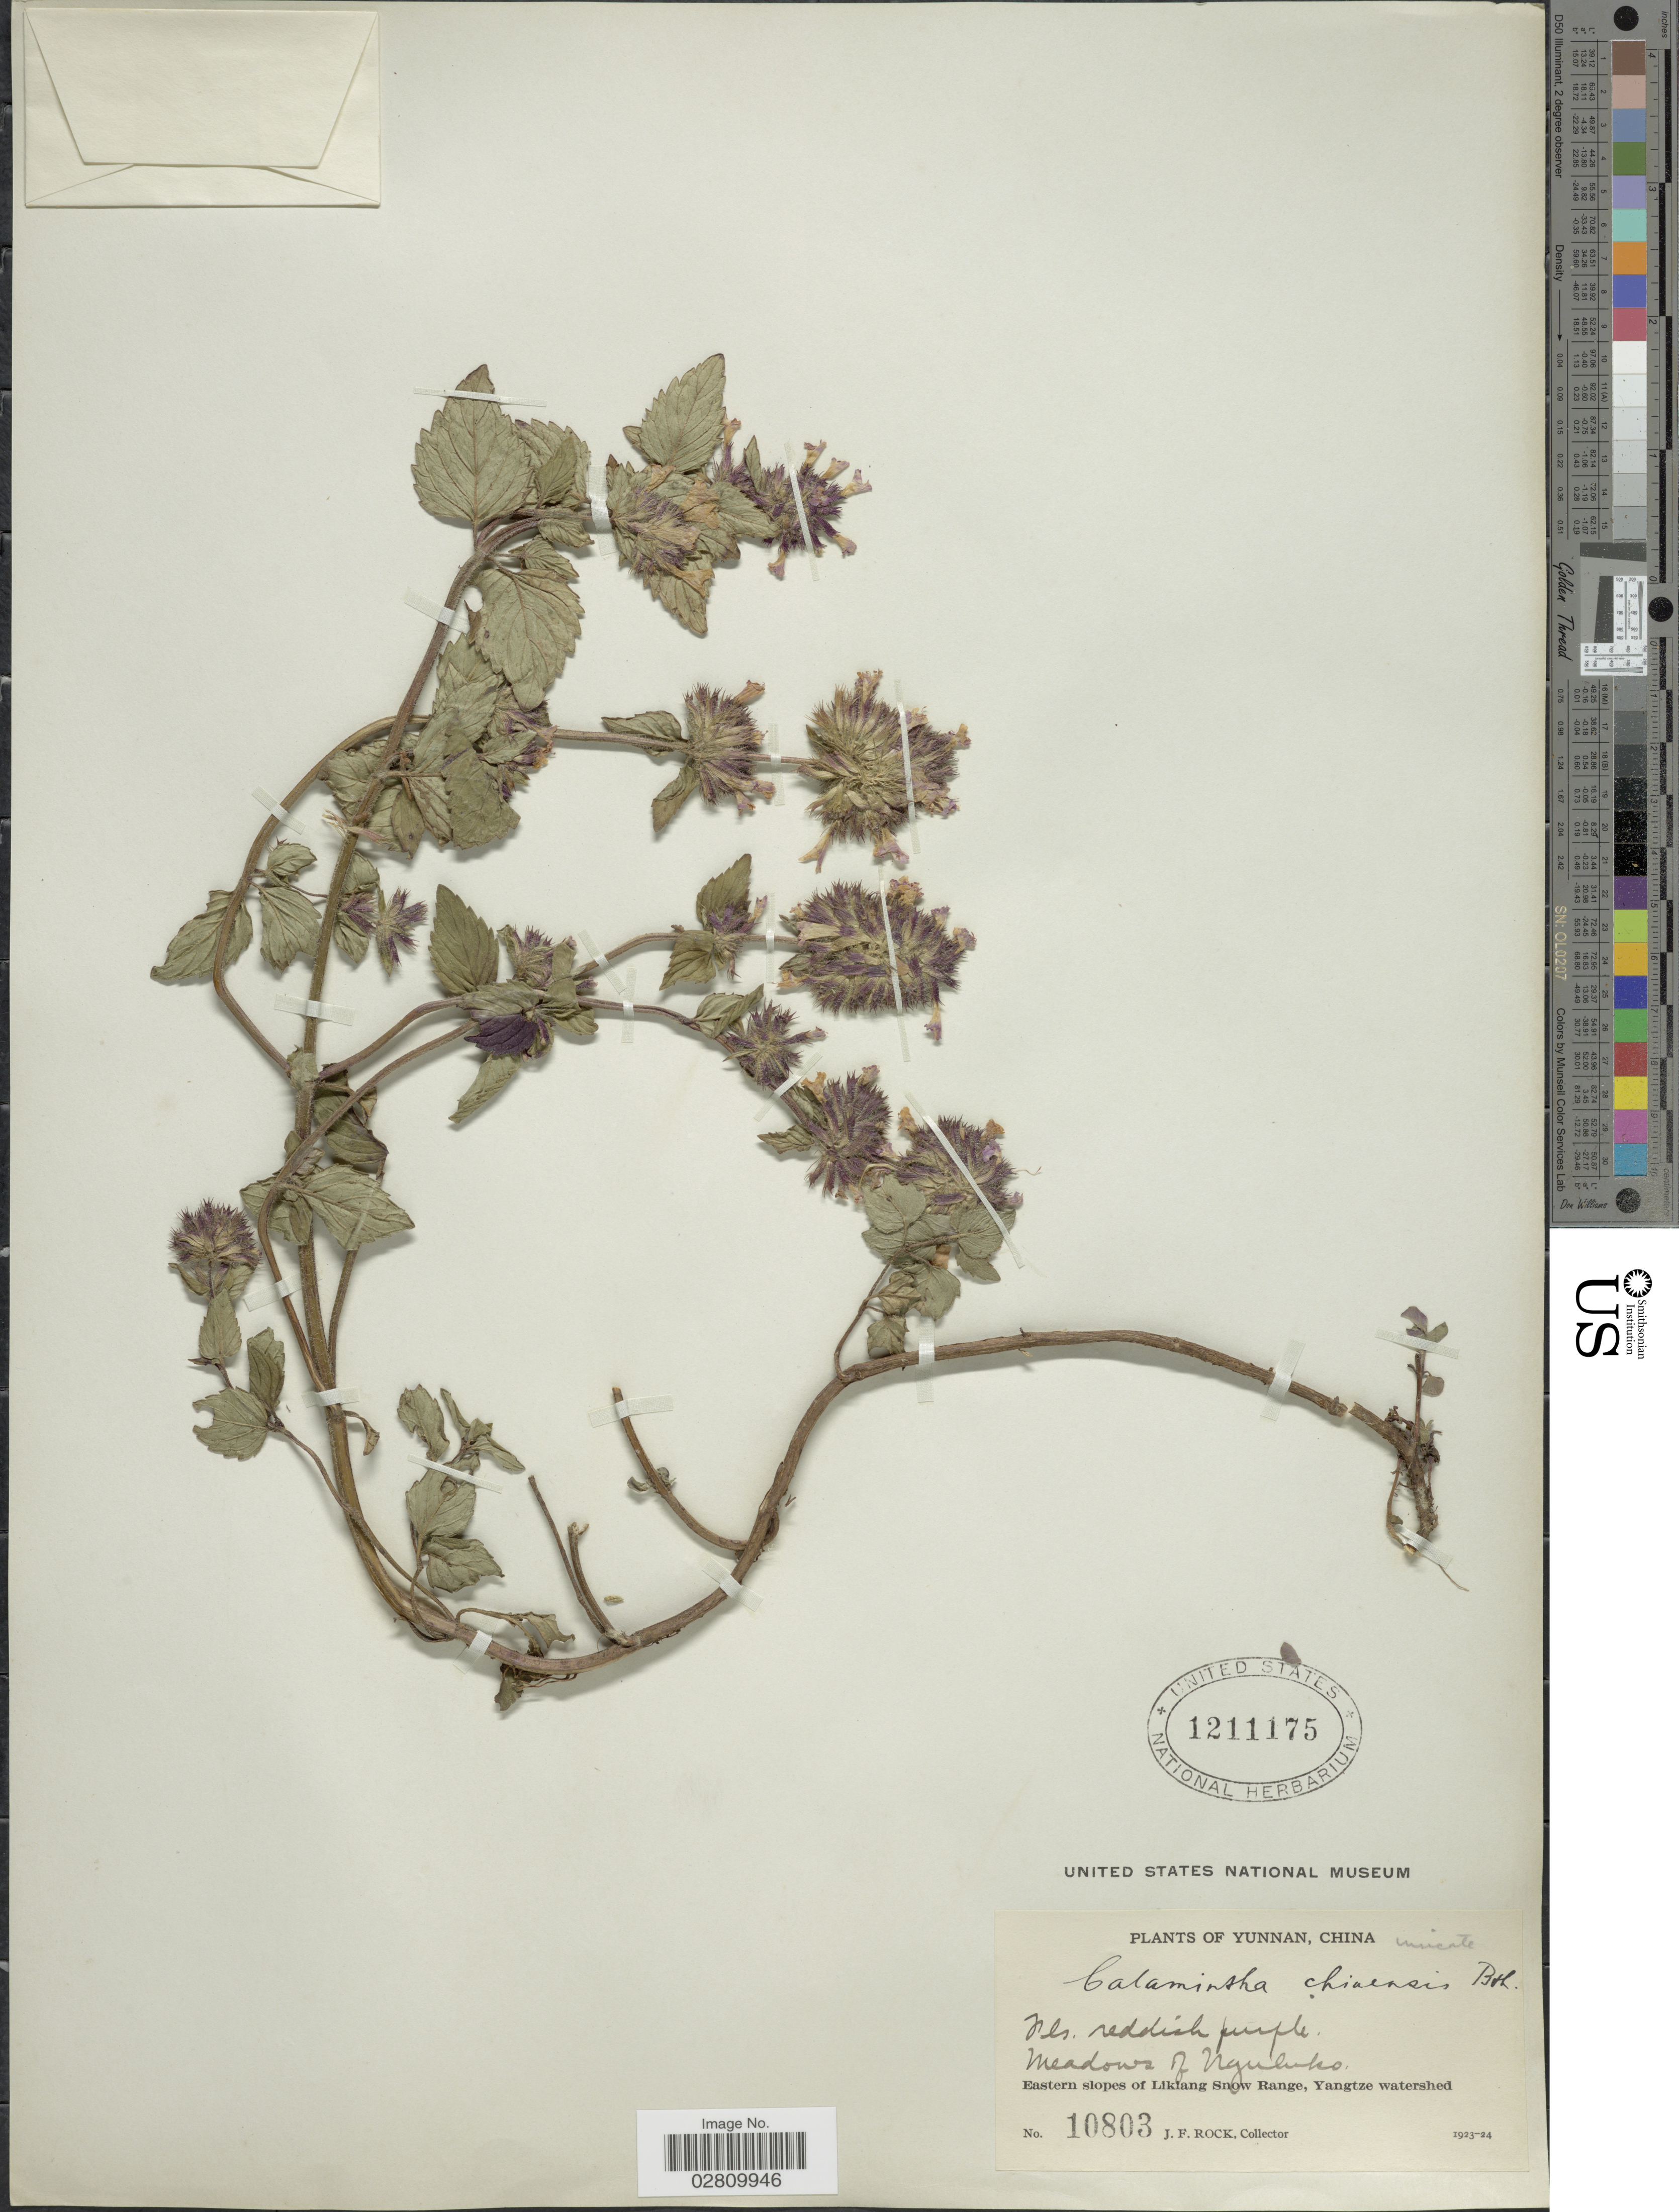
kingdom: Plantae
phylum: Tracheophyta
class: Magnoliopsida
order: Lamiales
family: Lamiaceae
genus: Calamintha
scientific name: Calamintha chinensis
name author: Benth.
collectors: J. Rock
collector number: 10803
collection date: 1923/1924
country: China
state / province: Yunnan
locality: Meadows of Nguluke. Eastern slopes of Likiang Snow Range, Yangtze watershed.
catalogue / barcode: US 1211175